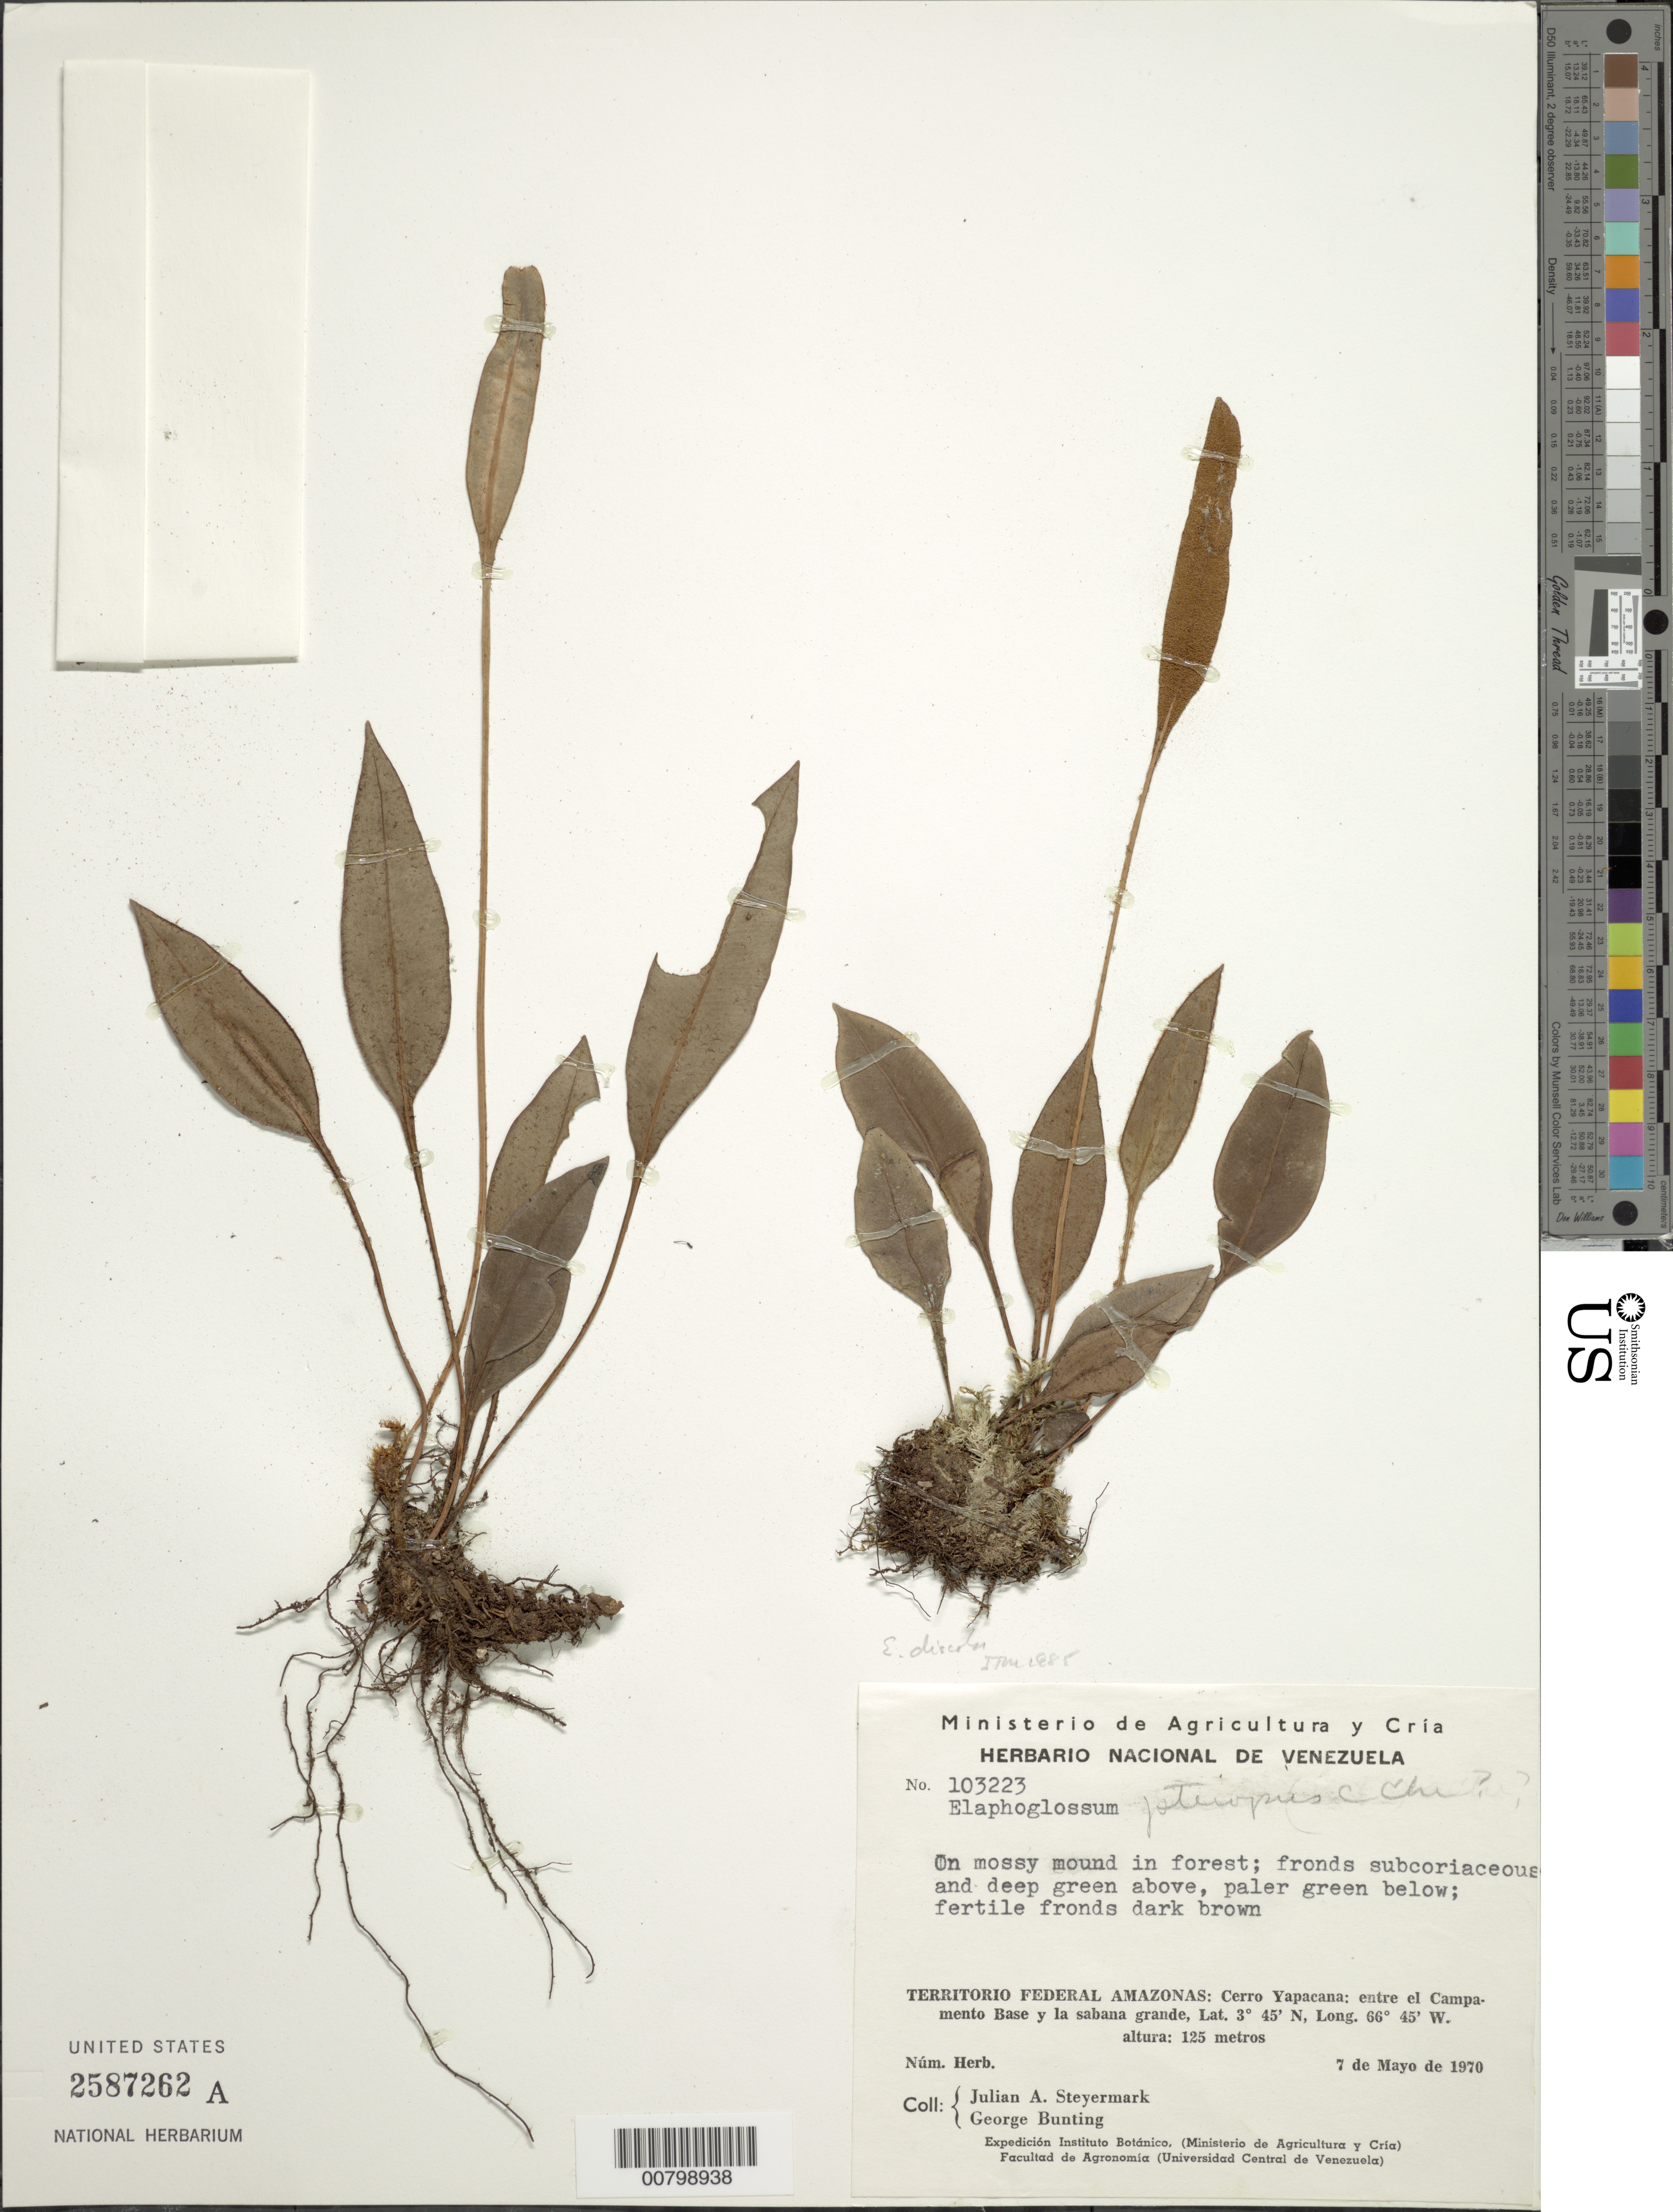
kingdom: Plantae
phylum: Tracheophyta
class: Polypodiopsida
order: Polypodiales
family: Dryopteridaceae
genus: Elaphoglossum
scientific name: Elaphoglossum discolor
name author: (Kuhn) C. Chr.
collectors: J. Steyermark & G. S. Bunting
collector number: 103223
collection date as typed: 7-May-70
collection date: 1970-05-07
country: Venezuela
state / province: Amazonas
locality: Cerro Yapacána, entre el Campamento Base y la sabana grande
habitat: Forest, on mossy ground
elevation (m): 125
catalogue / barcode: US 2587262A